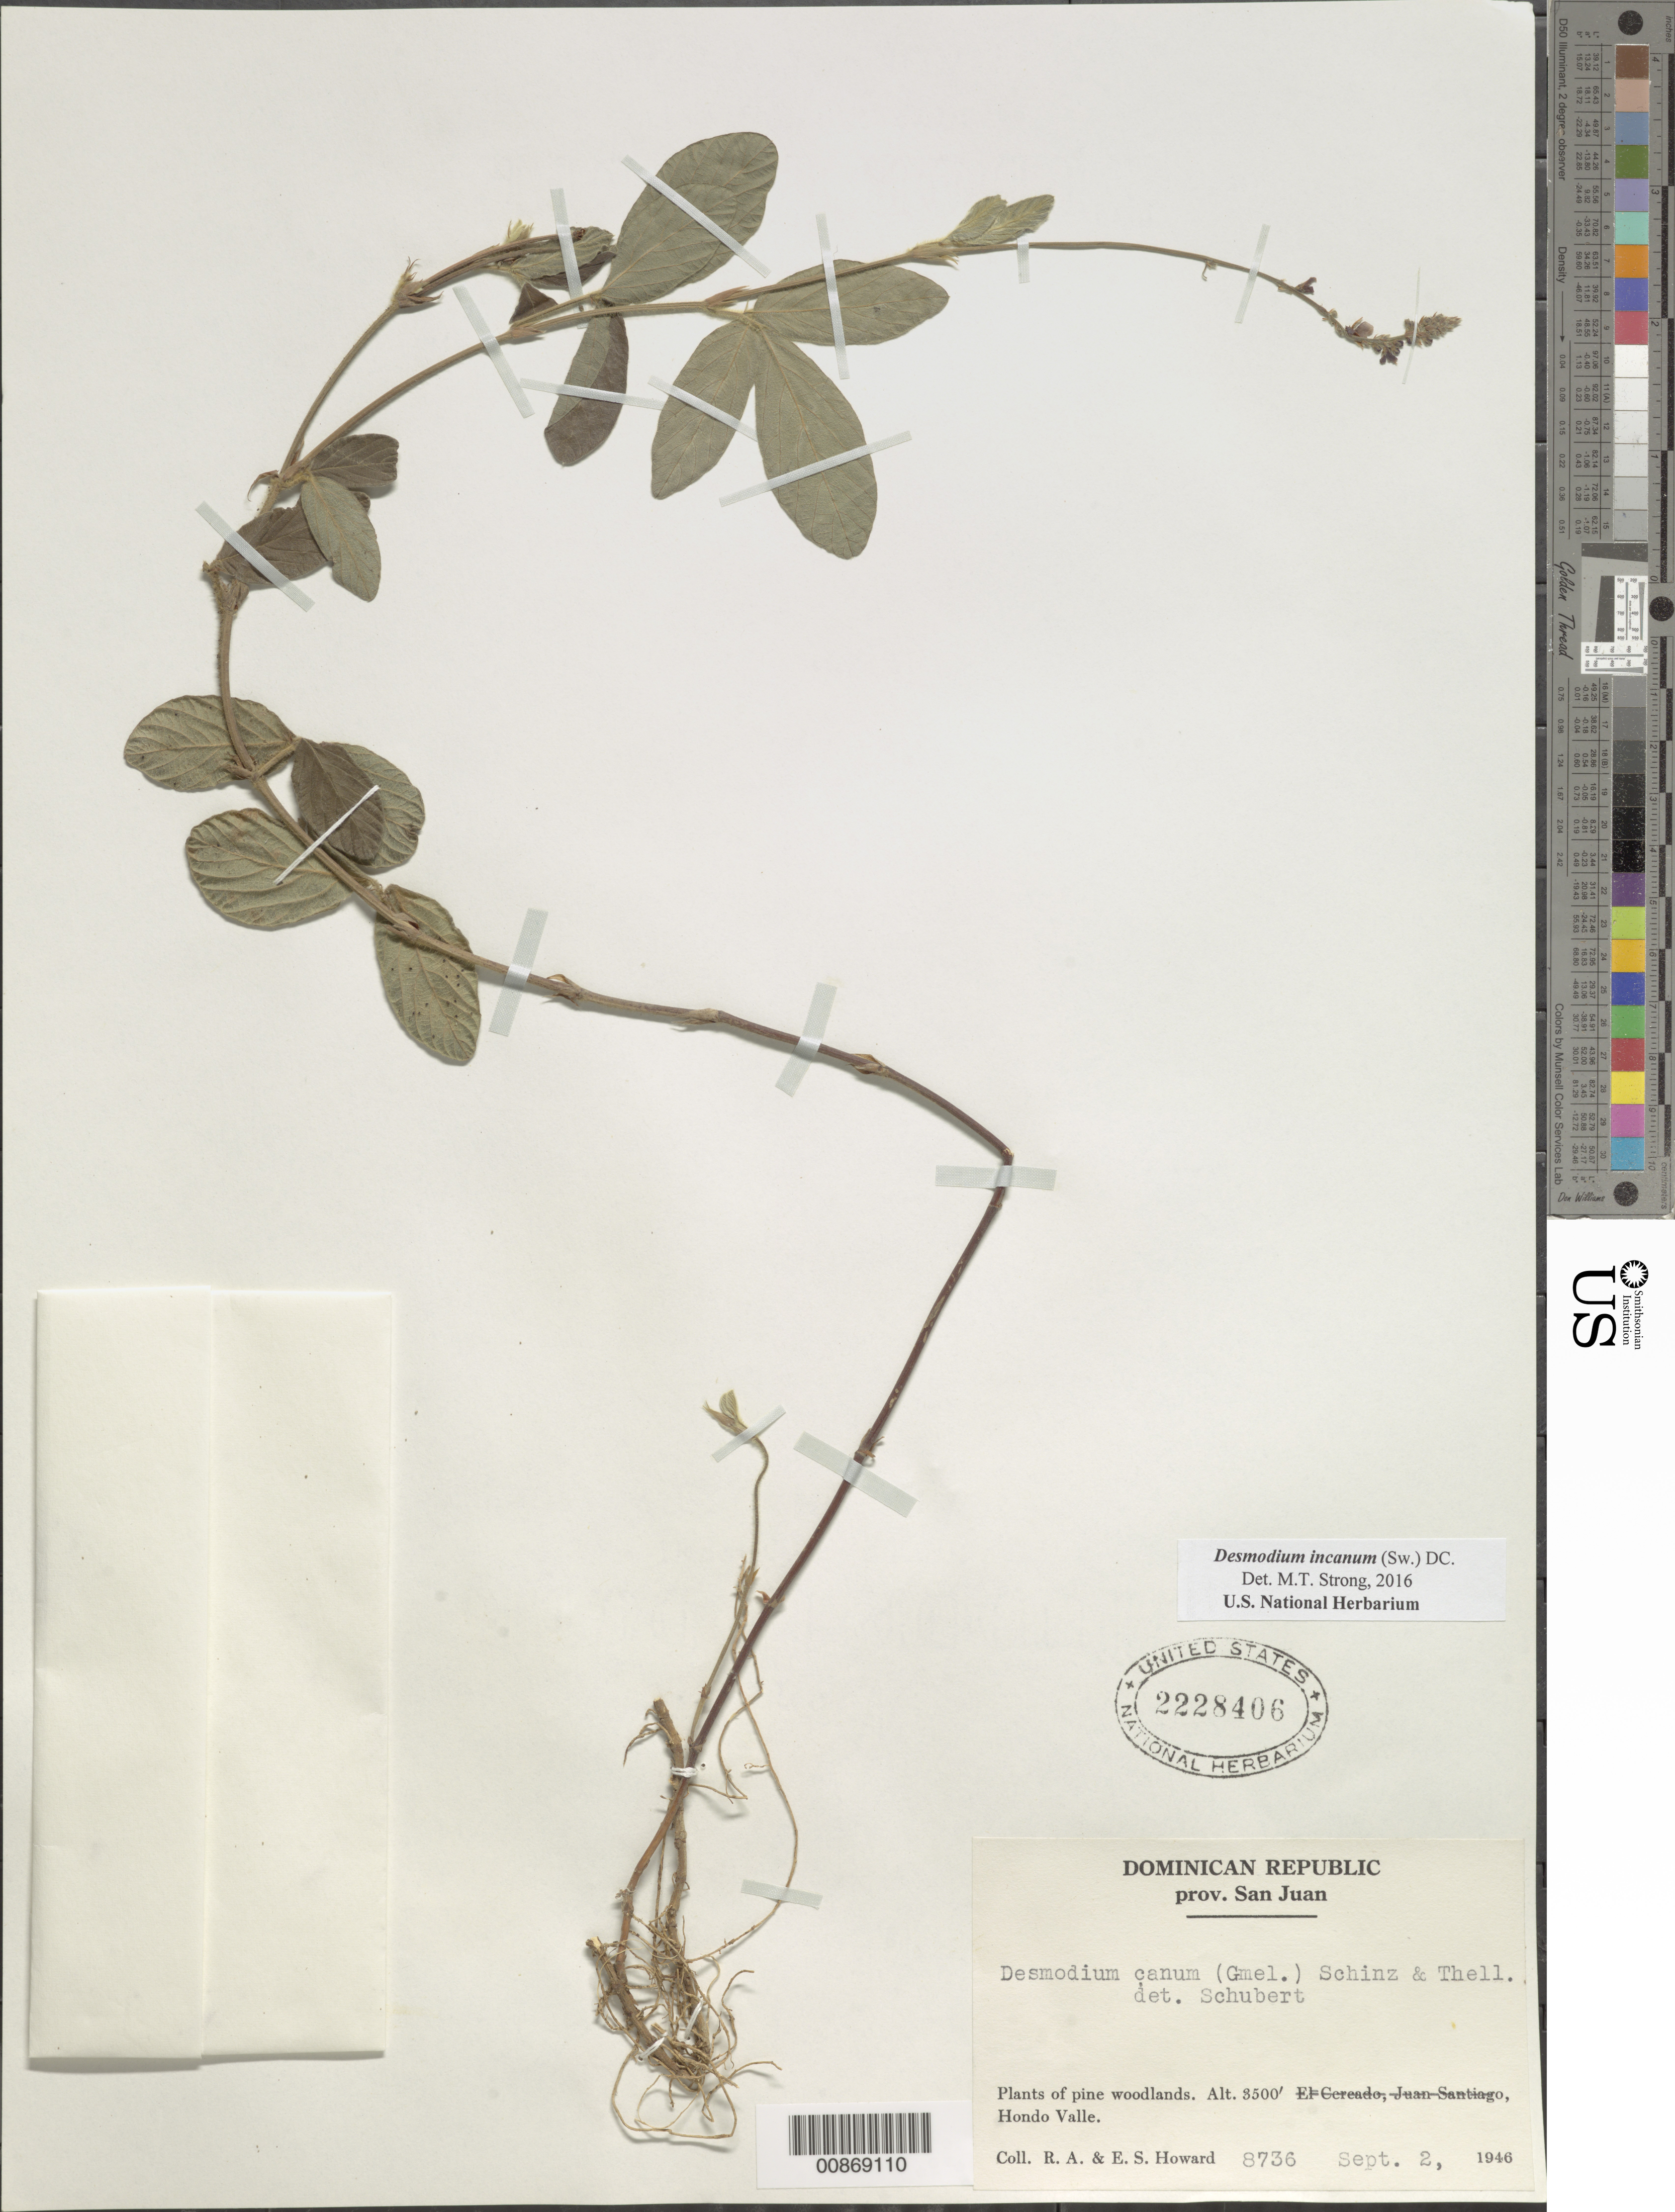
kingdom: Plantae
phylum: Tracheophyta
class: Magnoliopsida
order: Fabales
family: Fabaceae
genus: Desmodium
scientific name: Desmodium incanum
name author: (Sw.) DC.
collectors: R. A. Howard & E. S. Howard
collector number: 8736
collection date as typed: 02 Sep 1946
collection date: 1946-09-02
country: Dominican Republic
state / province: San Juan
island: Hispaniola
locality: Hondo Valle.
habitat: Plants of pine woodlands.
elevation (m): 1067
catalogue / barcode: US 2228406